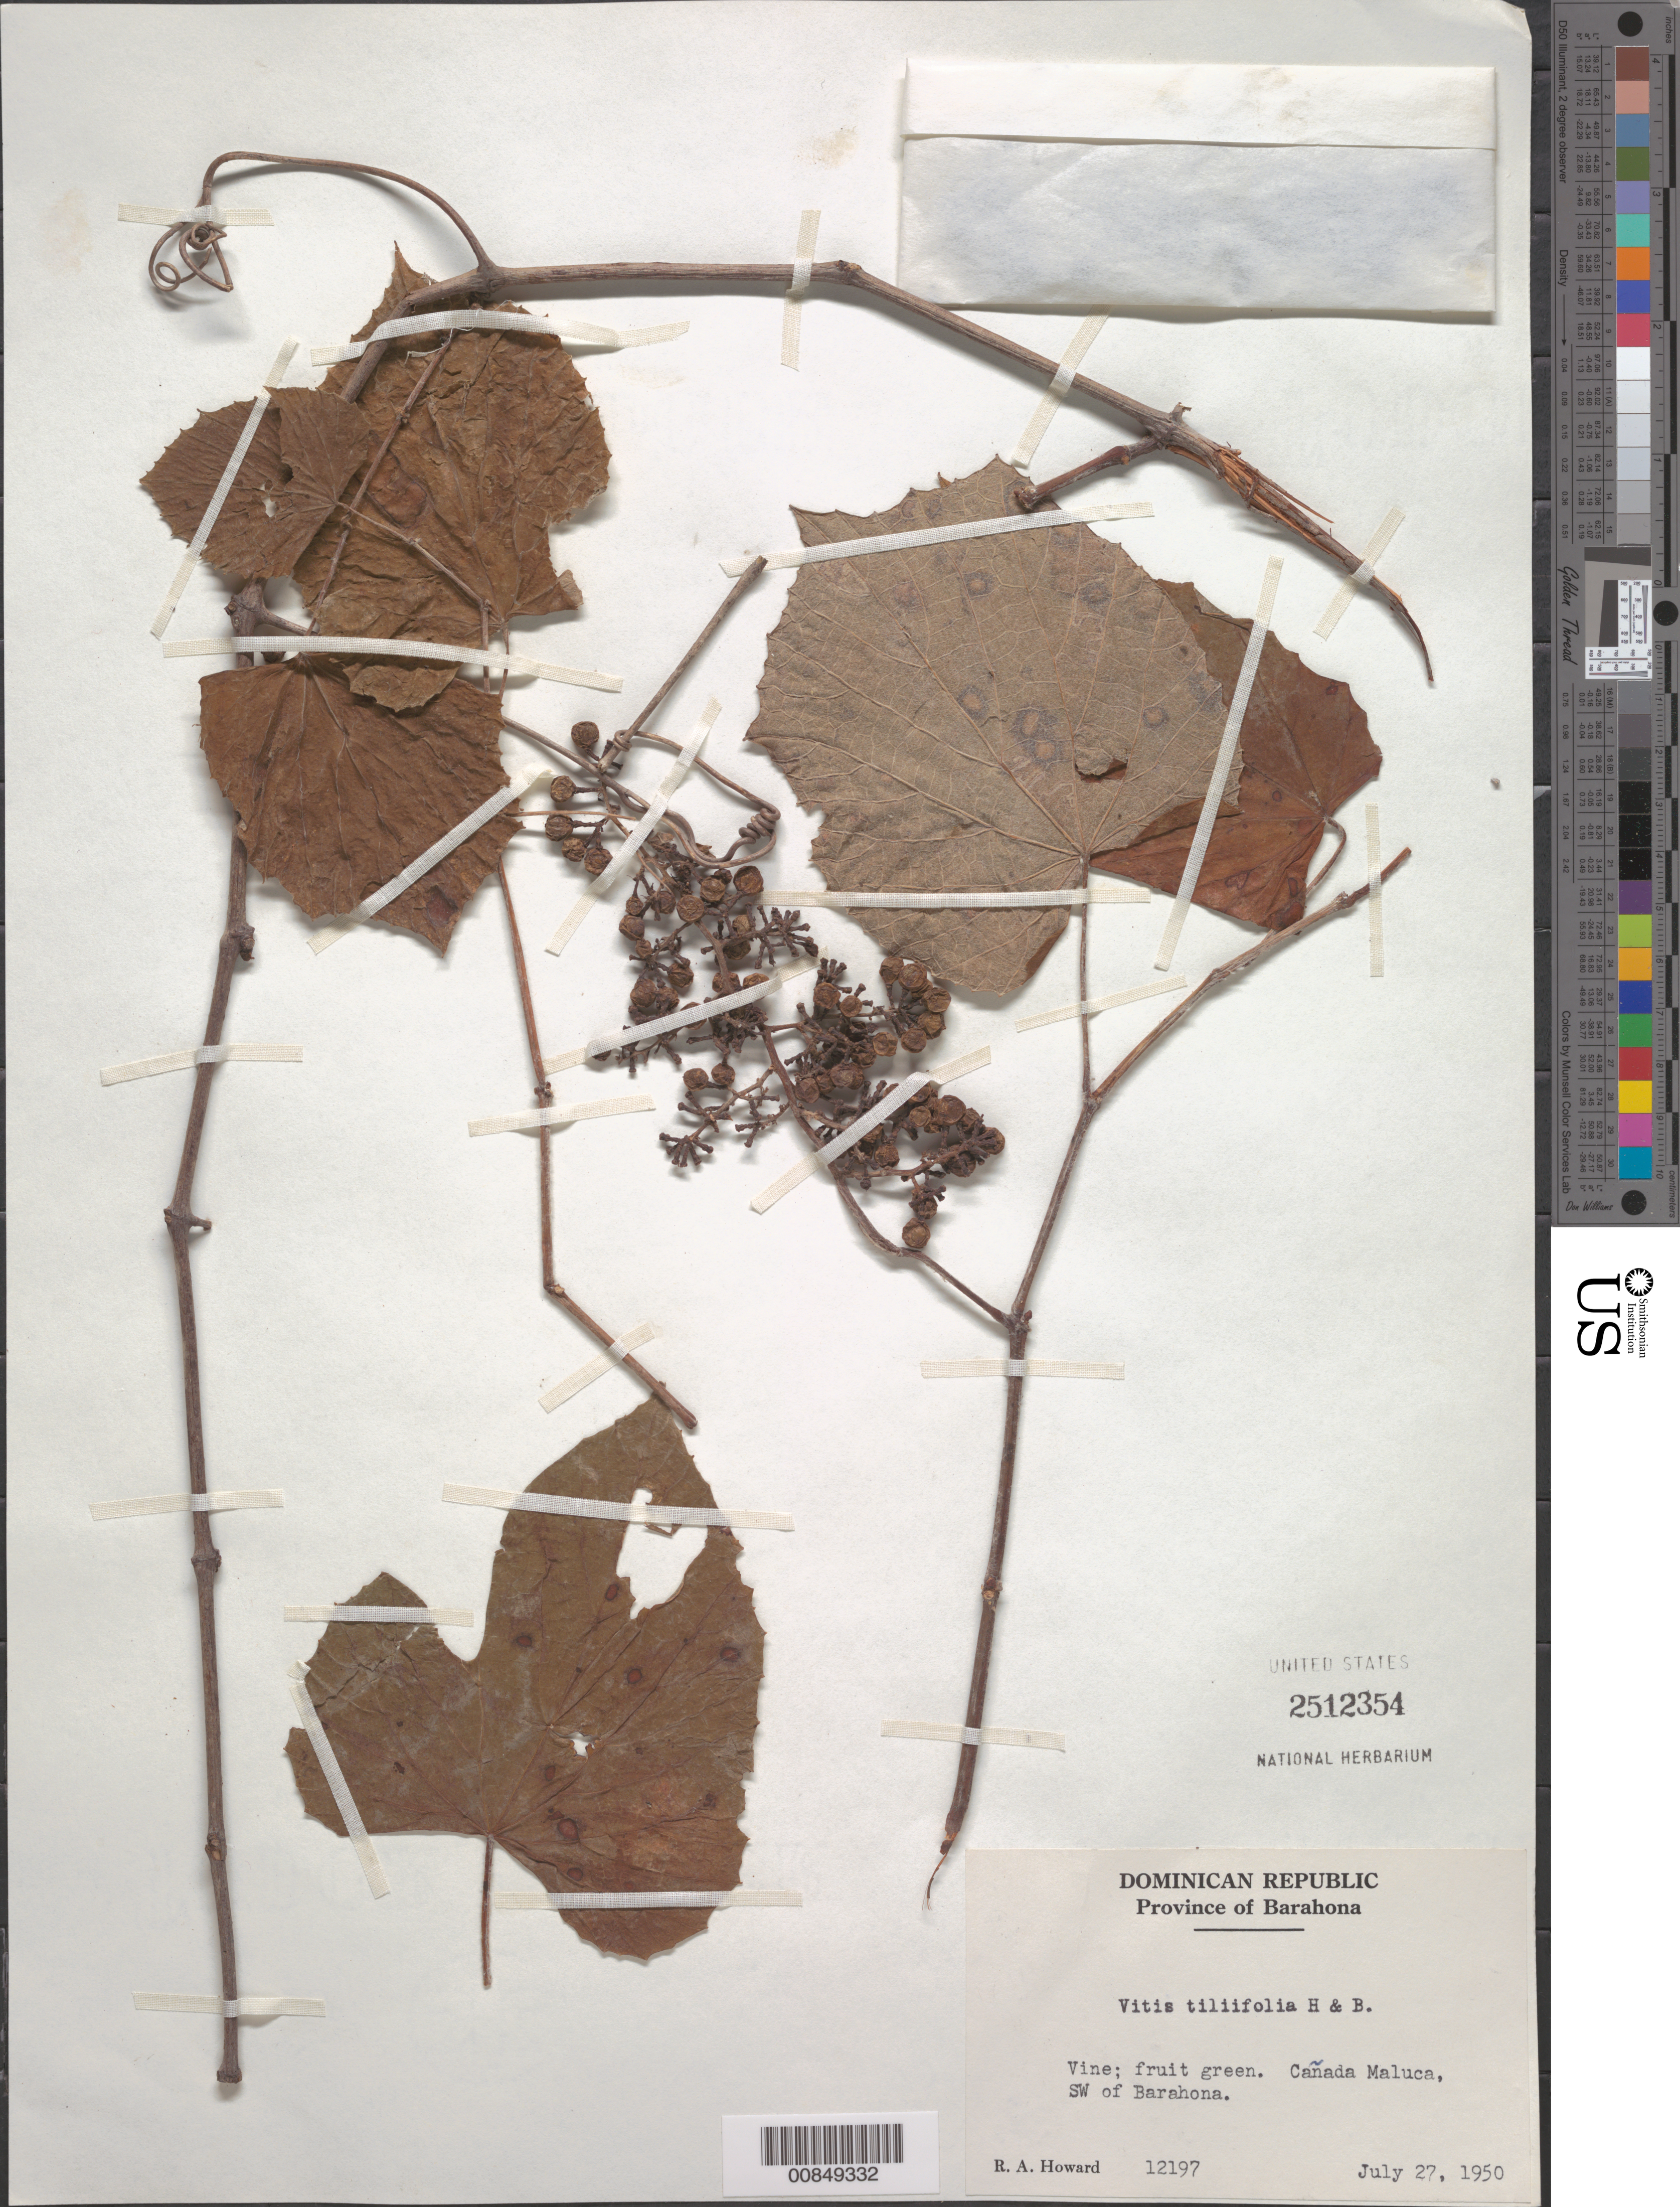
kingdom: Plantae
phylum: Tracheophyta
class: Magnoliopsida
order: Vitales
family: Vitaceae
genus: Vitis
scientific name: Vitis tiliifolia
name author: Humb. & Bonpl. ex Schult.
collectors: R. A. Howard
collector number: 12197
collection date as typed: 27 Jul 1950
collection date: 1950-07-27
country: Dominican Republic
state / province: Barahona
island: Hispaniola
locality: Cañada Maluca, SW of Barahona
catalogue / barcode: US 2512354